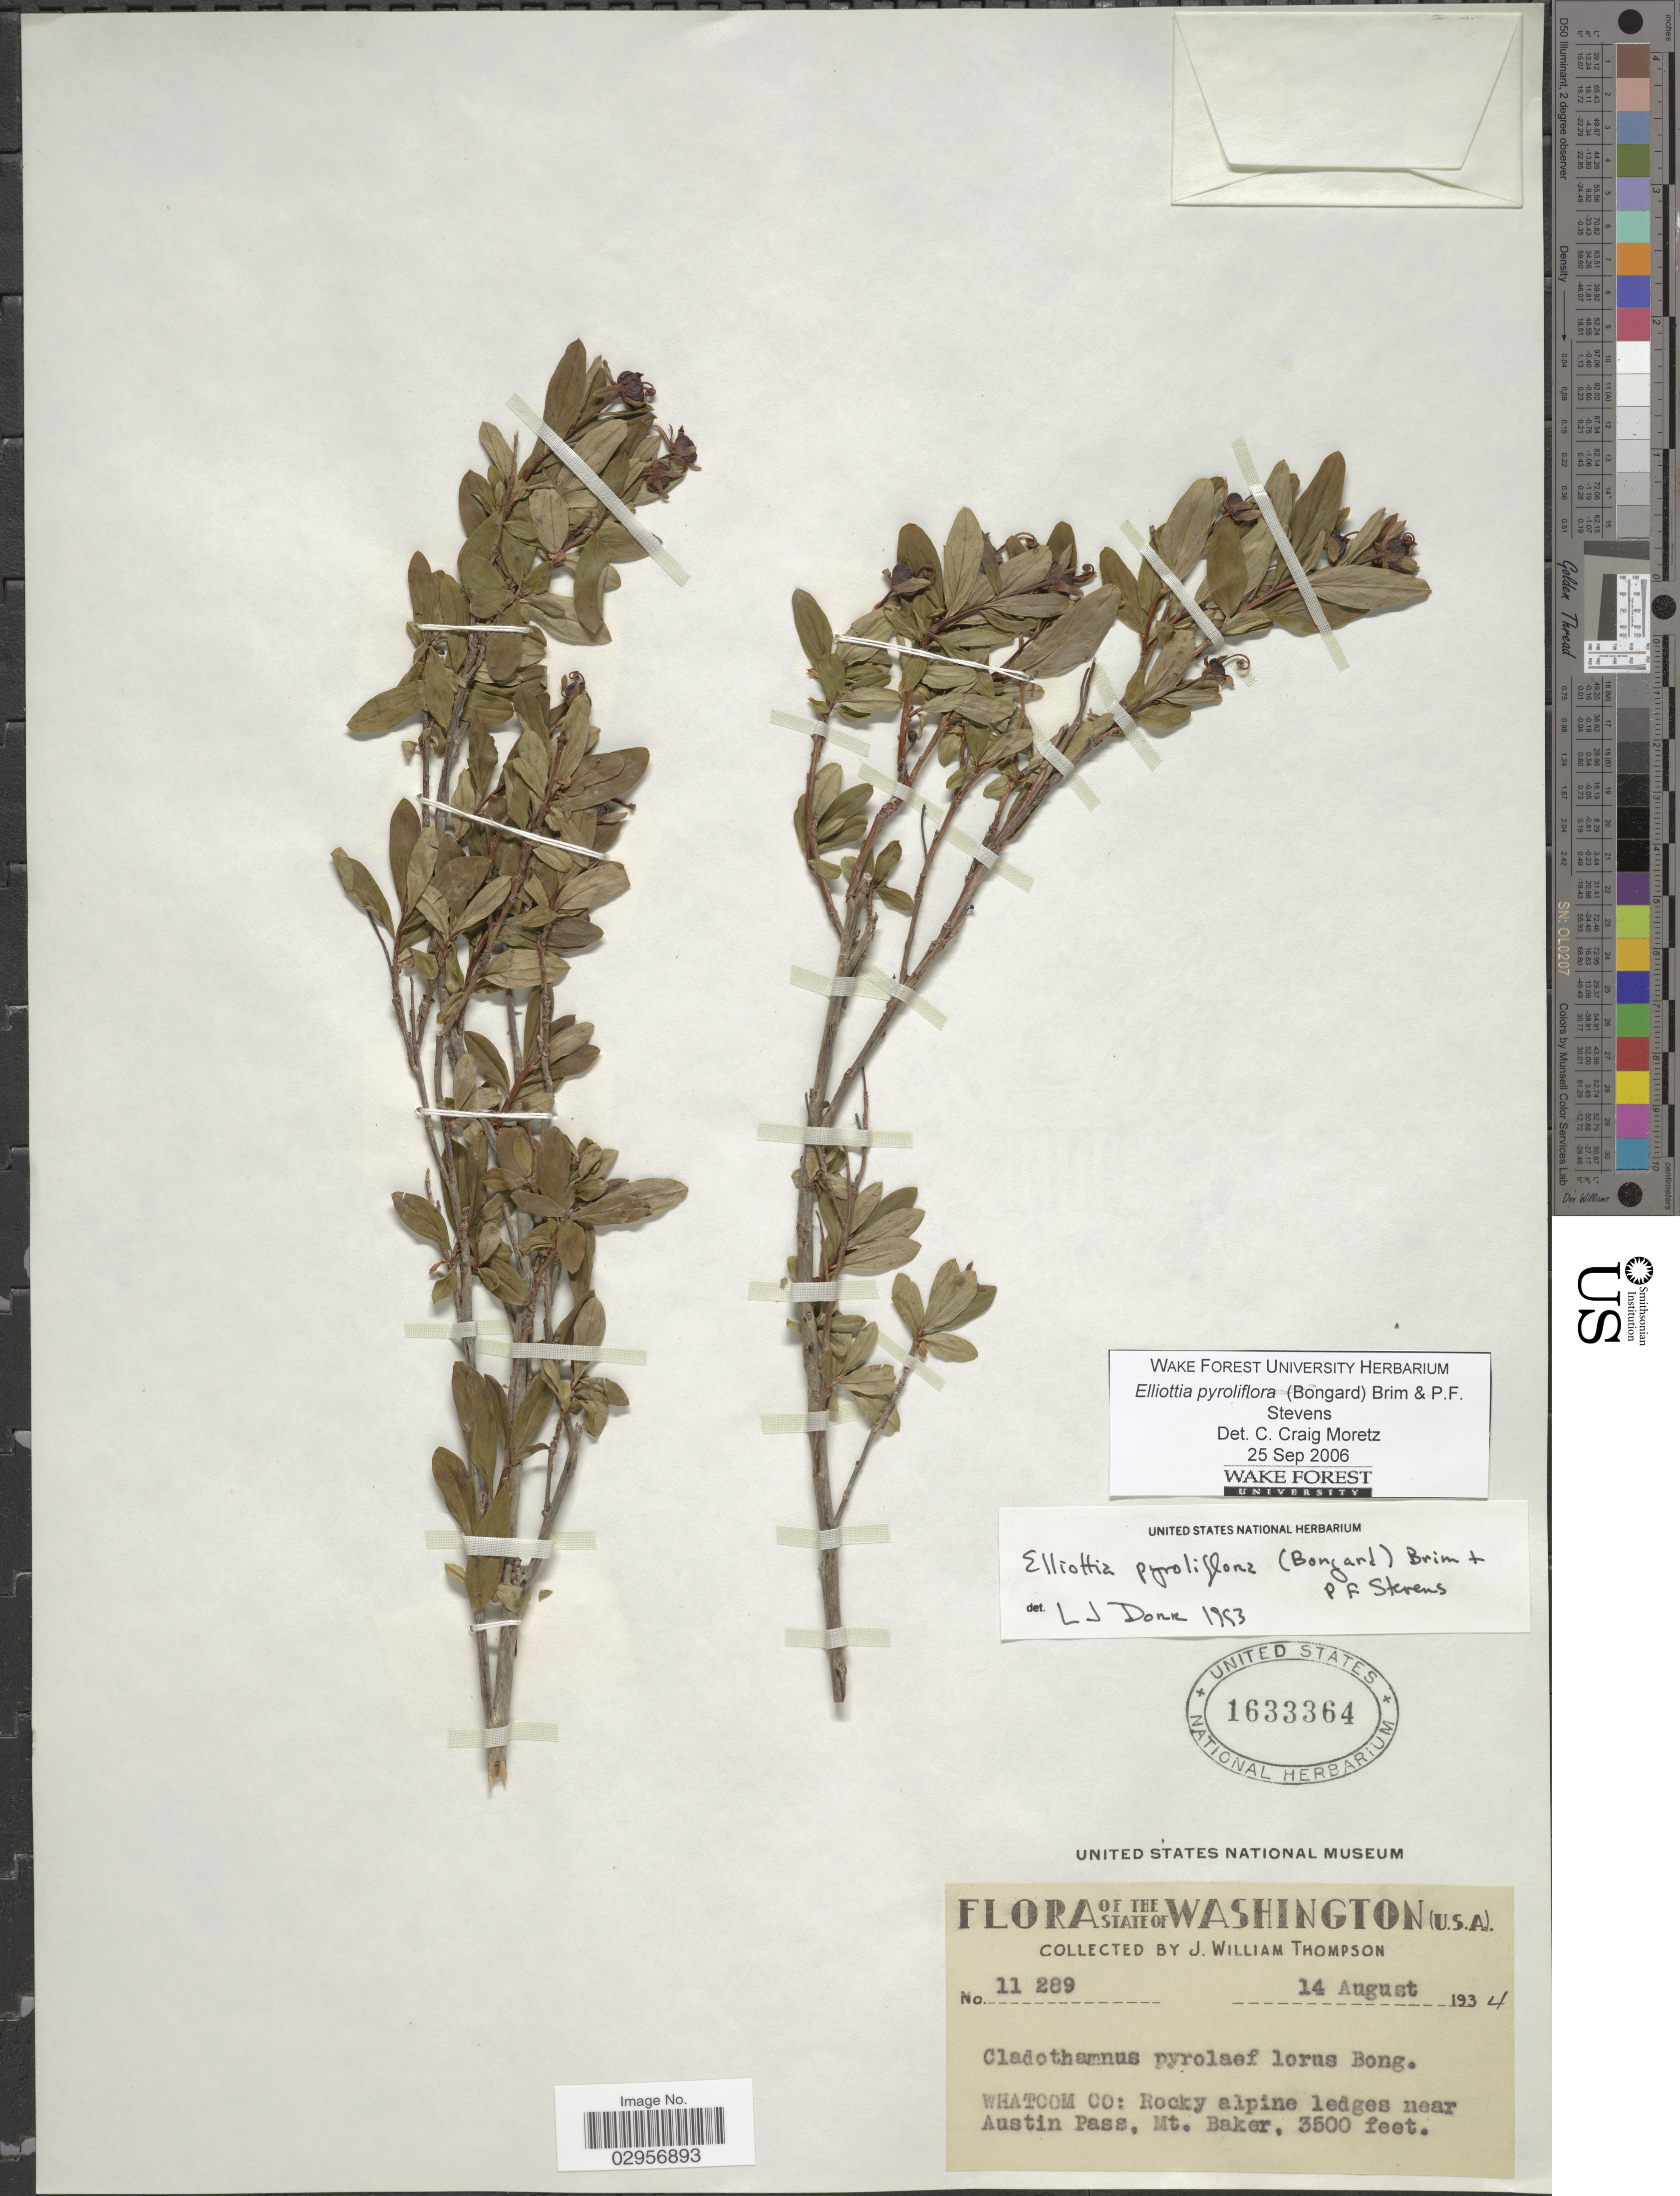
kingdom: Plantae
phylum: Tracheophyta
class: Magnoliopsida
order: Ericales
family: Ericaceae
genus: Elliottia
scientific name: Elliottia pyroliflora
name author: (Bong.) P.F. Stevens & Brim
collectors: J. W. Thompson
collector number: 11289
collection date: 1934-08-14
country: United States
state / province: Washington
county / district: Whitman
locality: Whatcom Co: Rocky slopes ledges near Austin Pass, Mt. Baker.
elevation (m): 1067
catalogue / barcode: US 1633364